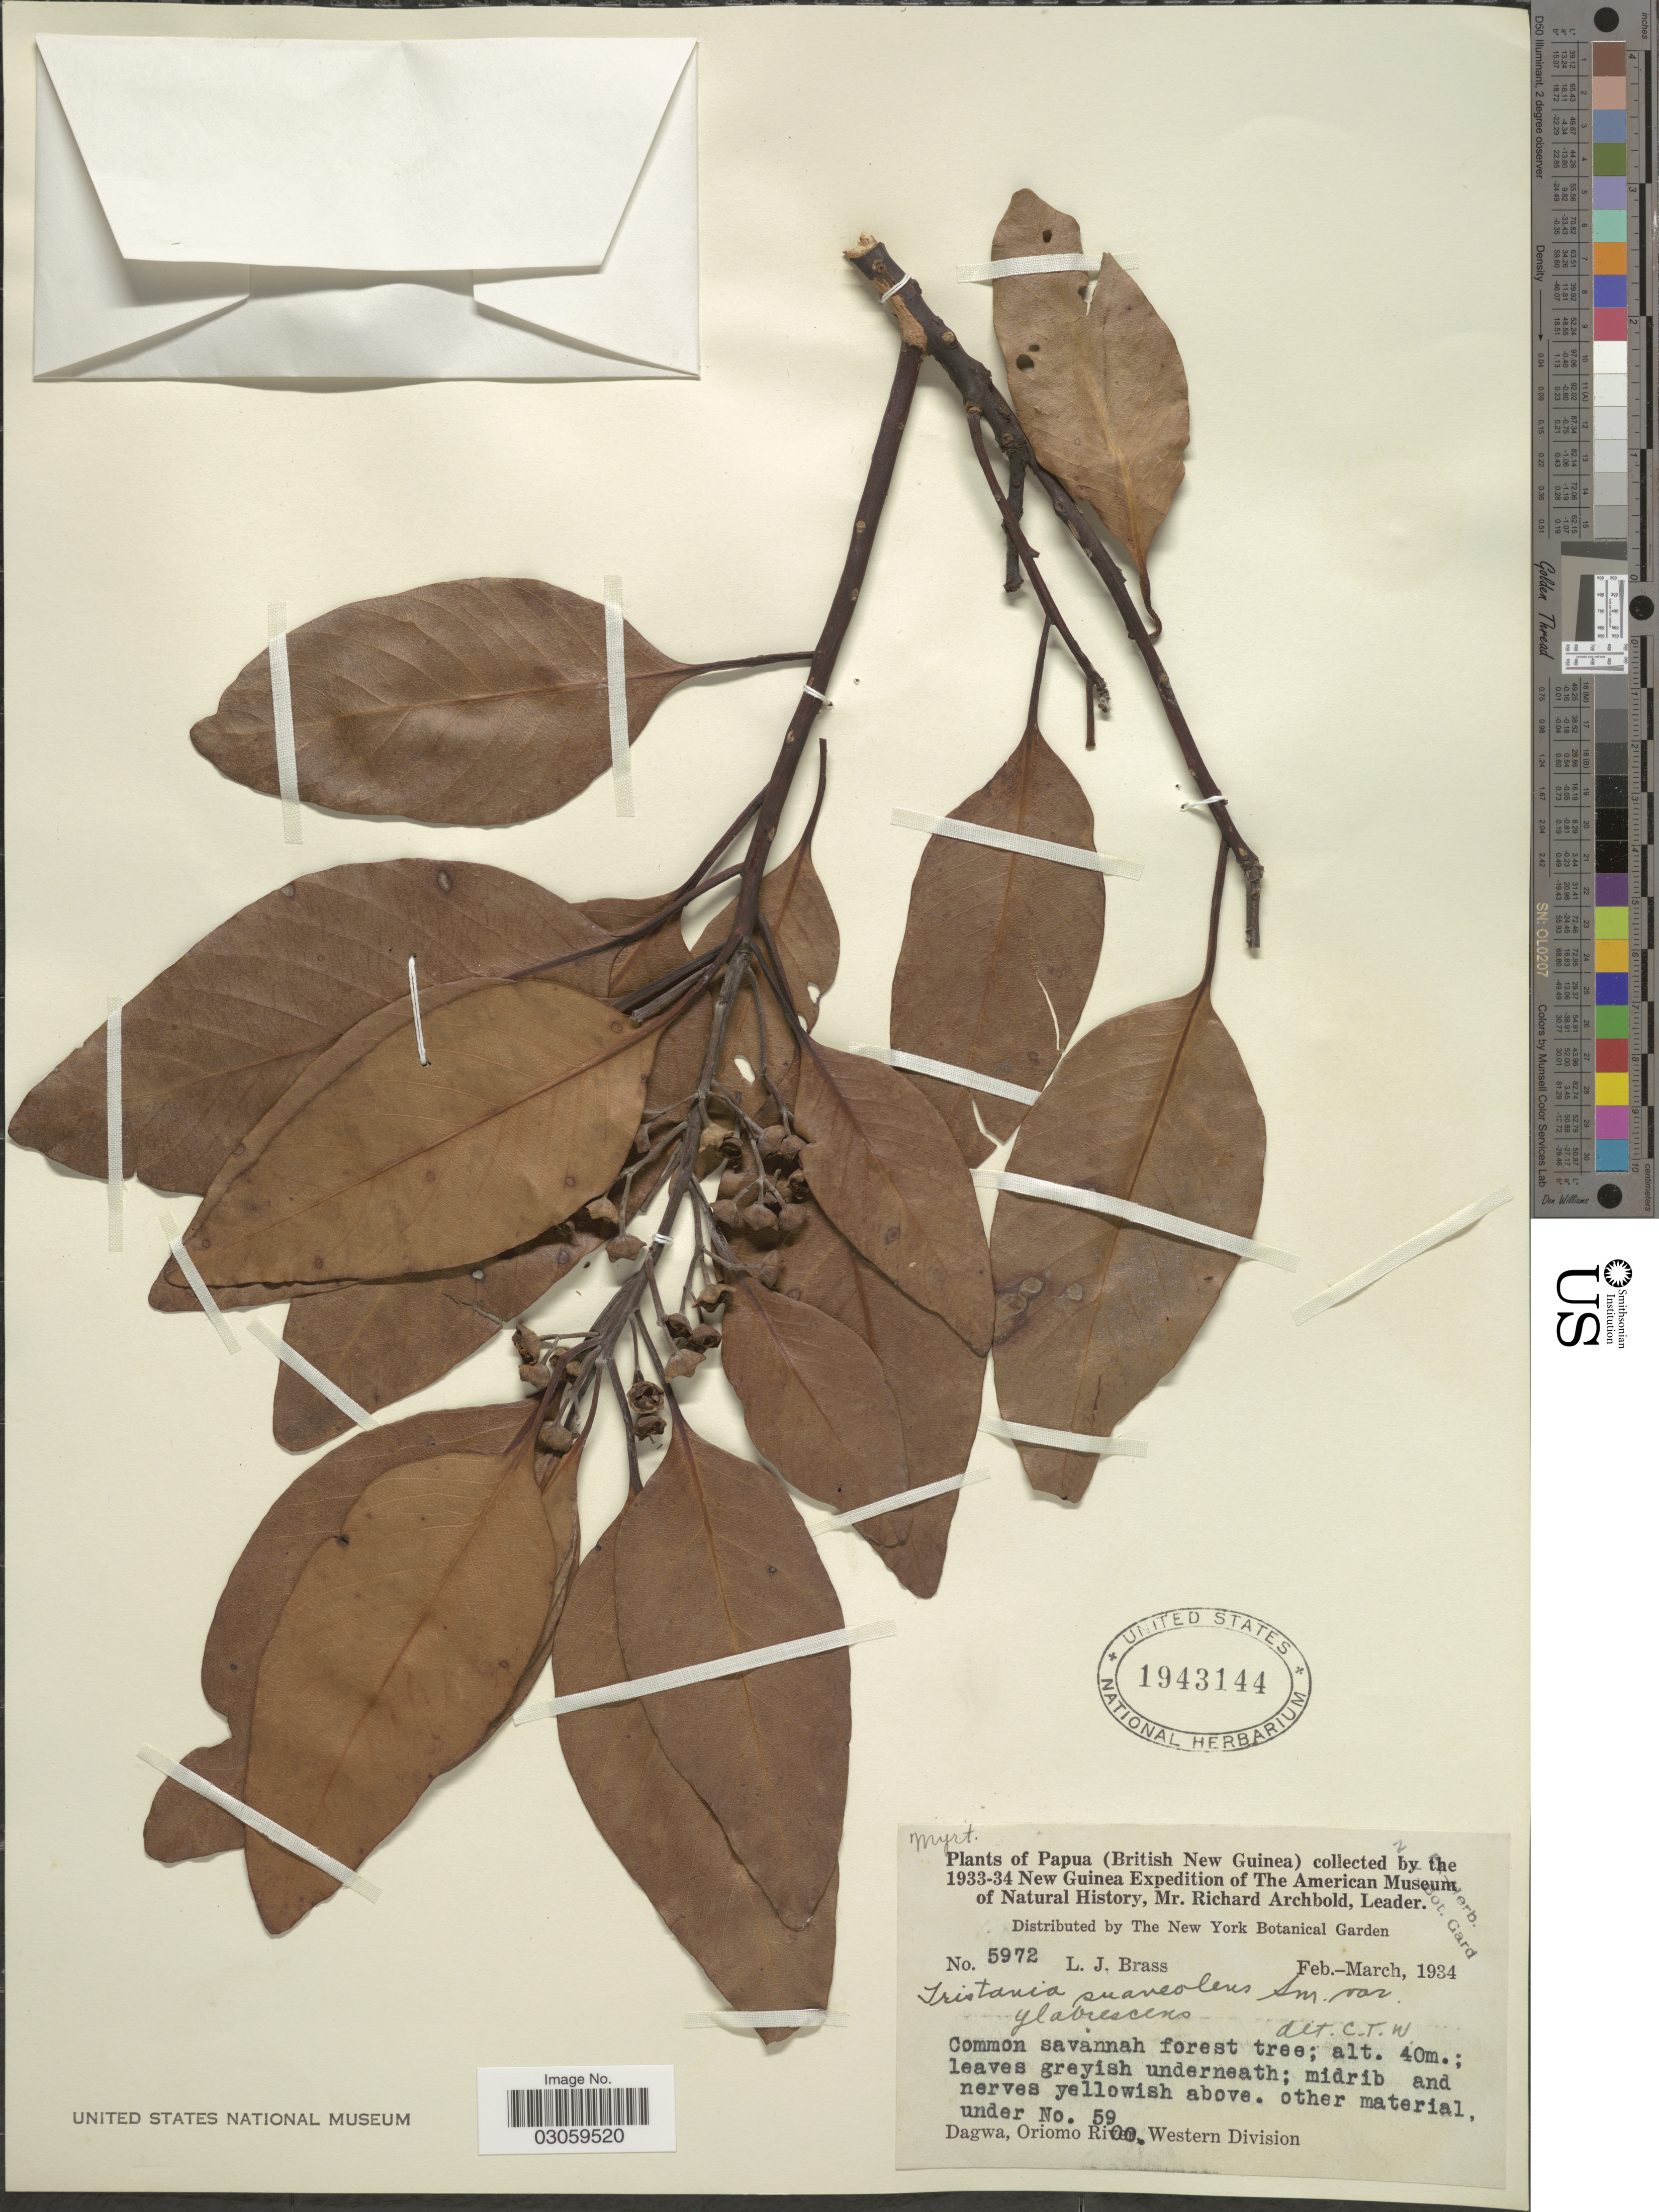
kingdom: Plantae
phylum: Tracheophyta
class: Magnoliopsida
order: Myrtales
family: Myrtaceae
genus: Lophostemon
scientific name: Lophostemon suaveolens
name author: (Sol. ex Gaertn.) P.G. Wilson & J. T. Waterh.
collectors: L. J. Brass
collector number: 5972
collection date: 1934-02/1934-03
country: Papua New Guinea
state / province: Manus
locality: Papua (British New Guinea). Dagwa, Oriomo River, Western Division.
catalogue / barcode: US 1943144